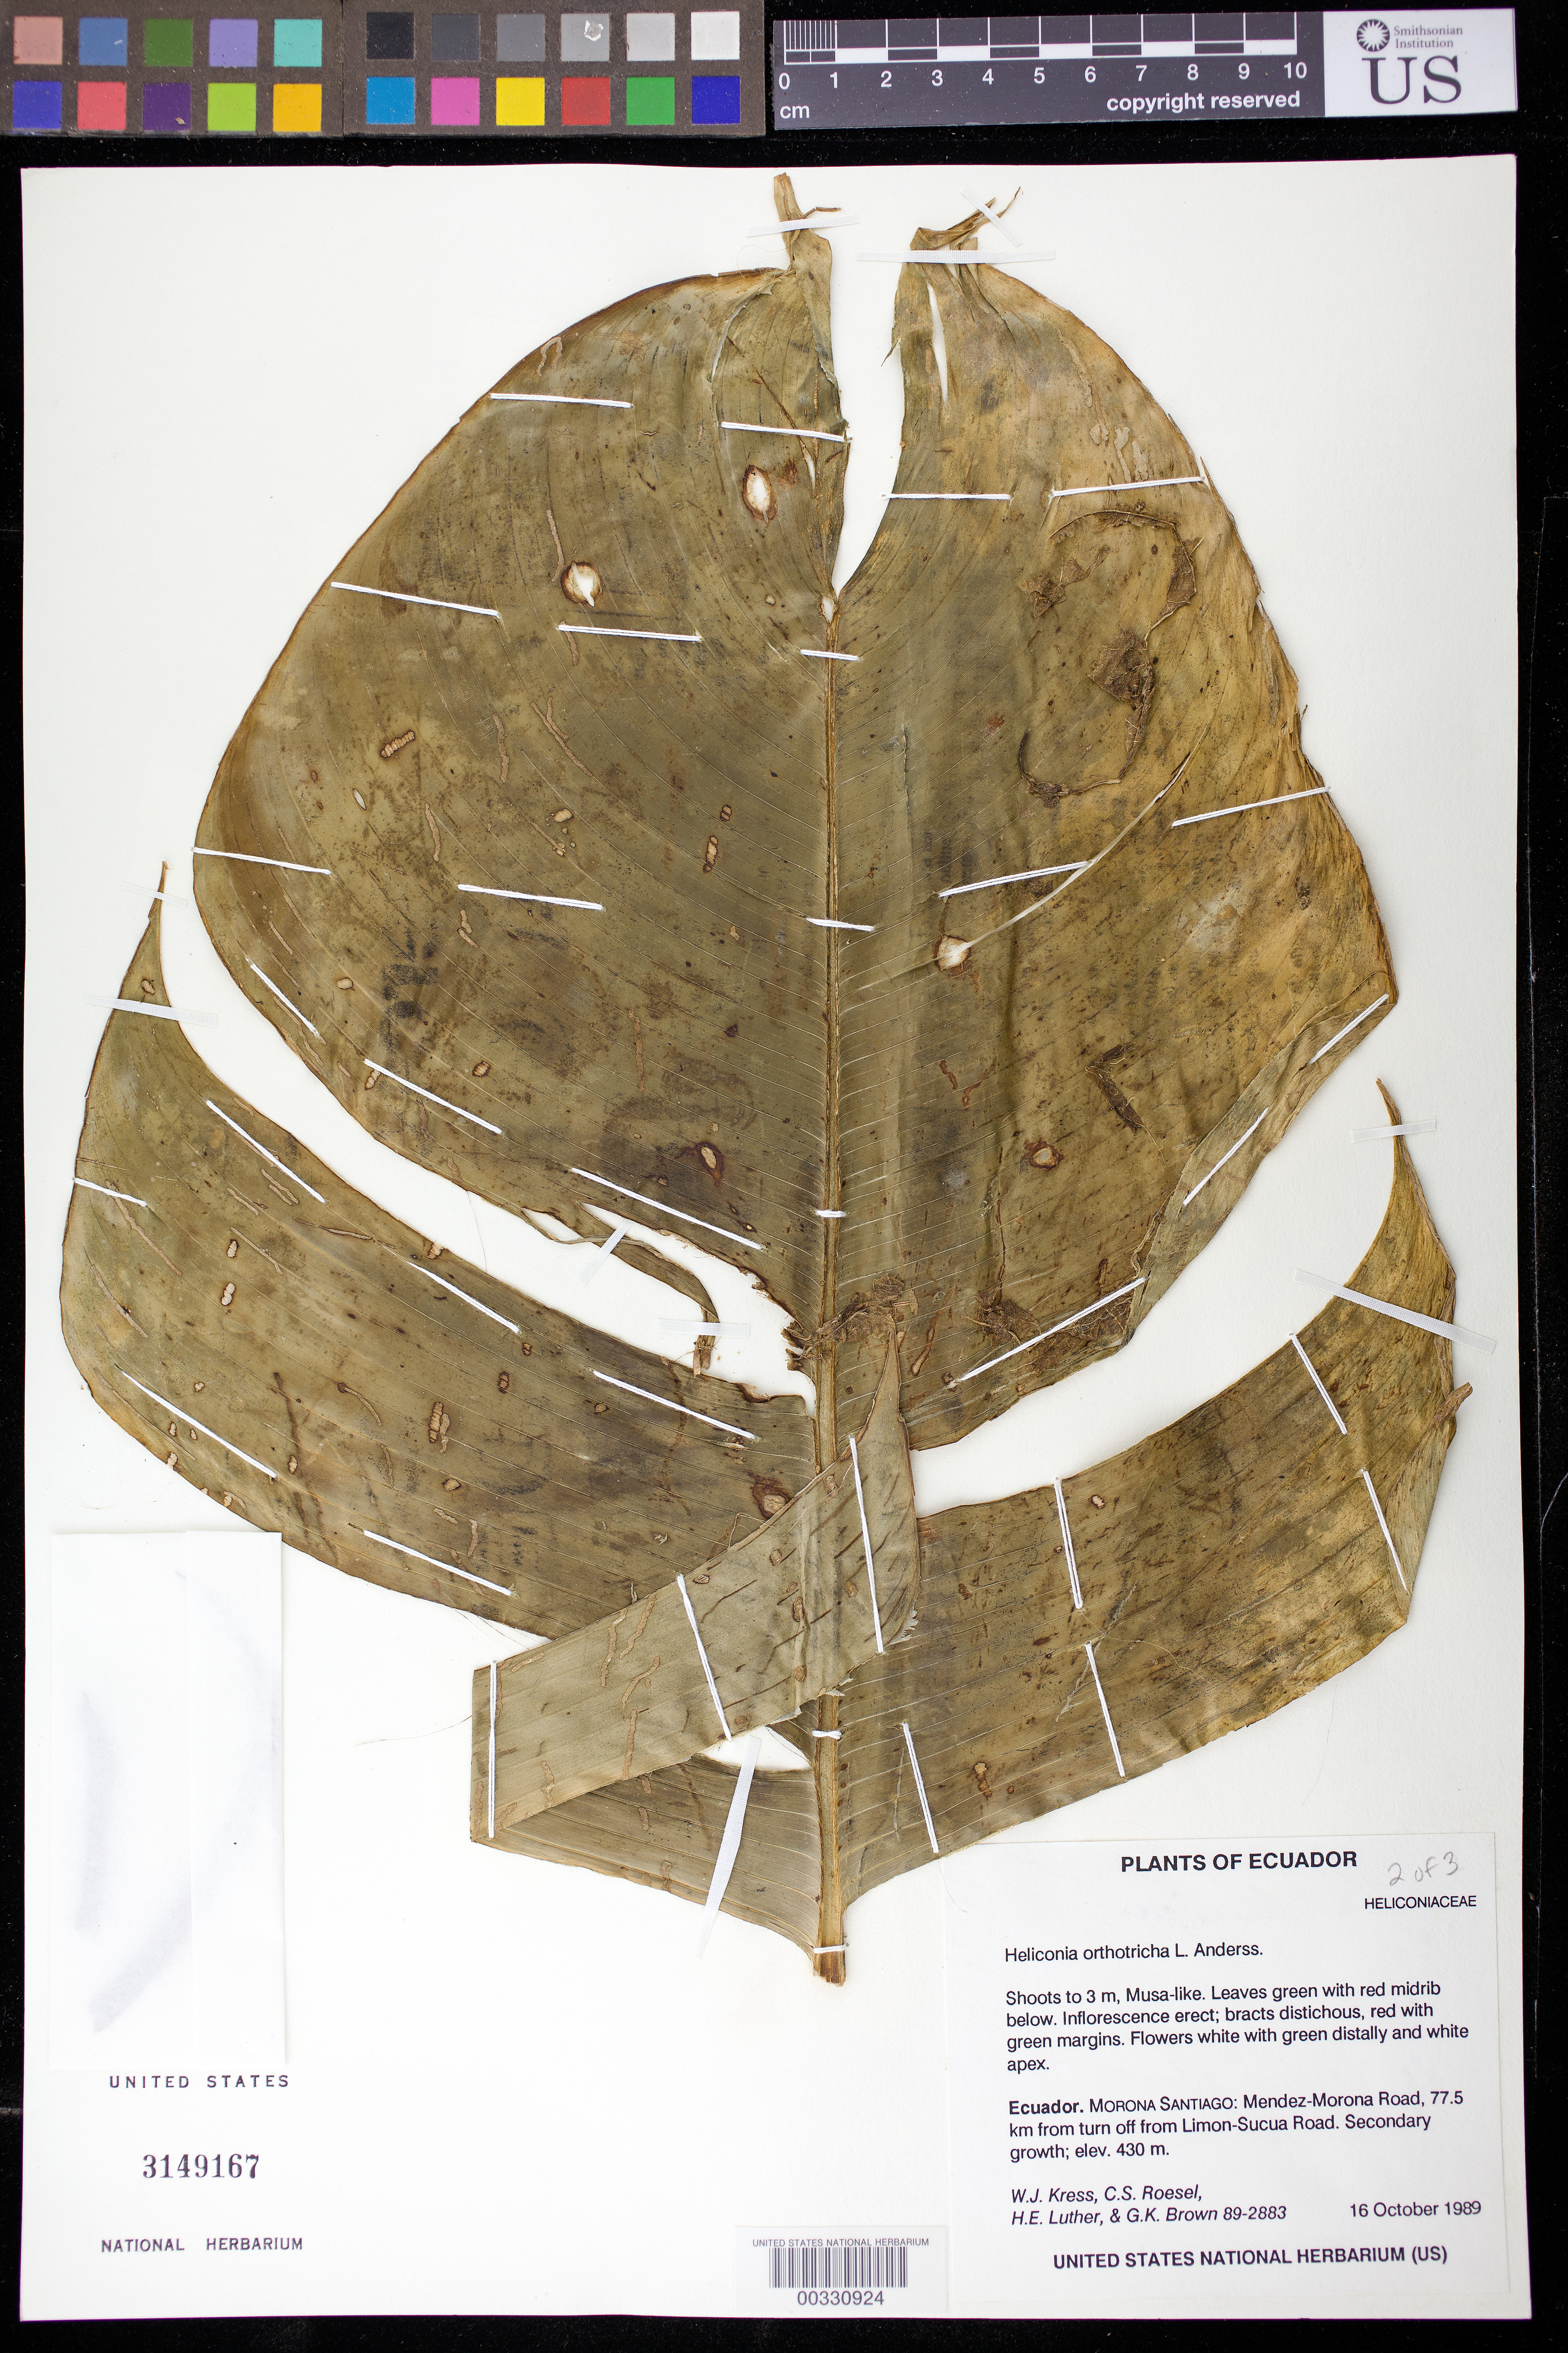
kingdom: Plantae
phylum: Tracheophyta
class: Liliopsida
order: Zingiberales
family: Heliconiaceae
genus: Heliconia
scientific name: Heliconia orthotricha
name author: L. Andersson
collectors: W. J. Kress, C. S. Roesel, Harry E. Luther & G. K. Brown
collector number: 89-2883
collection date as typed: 16 Oct 1989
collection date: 1989-10-16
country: Ecuador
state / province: Morona-Santiago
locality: Mendez-morona road, 77.5 km from turn of f from Limon-sucua road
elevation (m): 430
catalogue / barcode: US 3149167